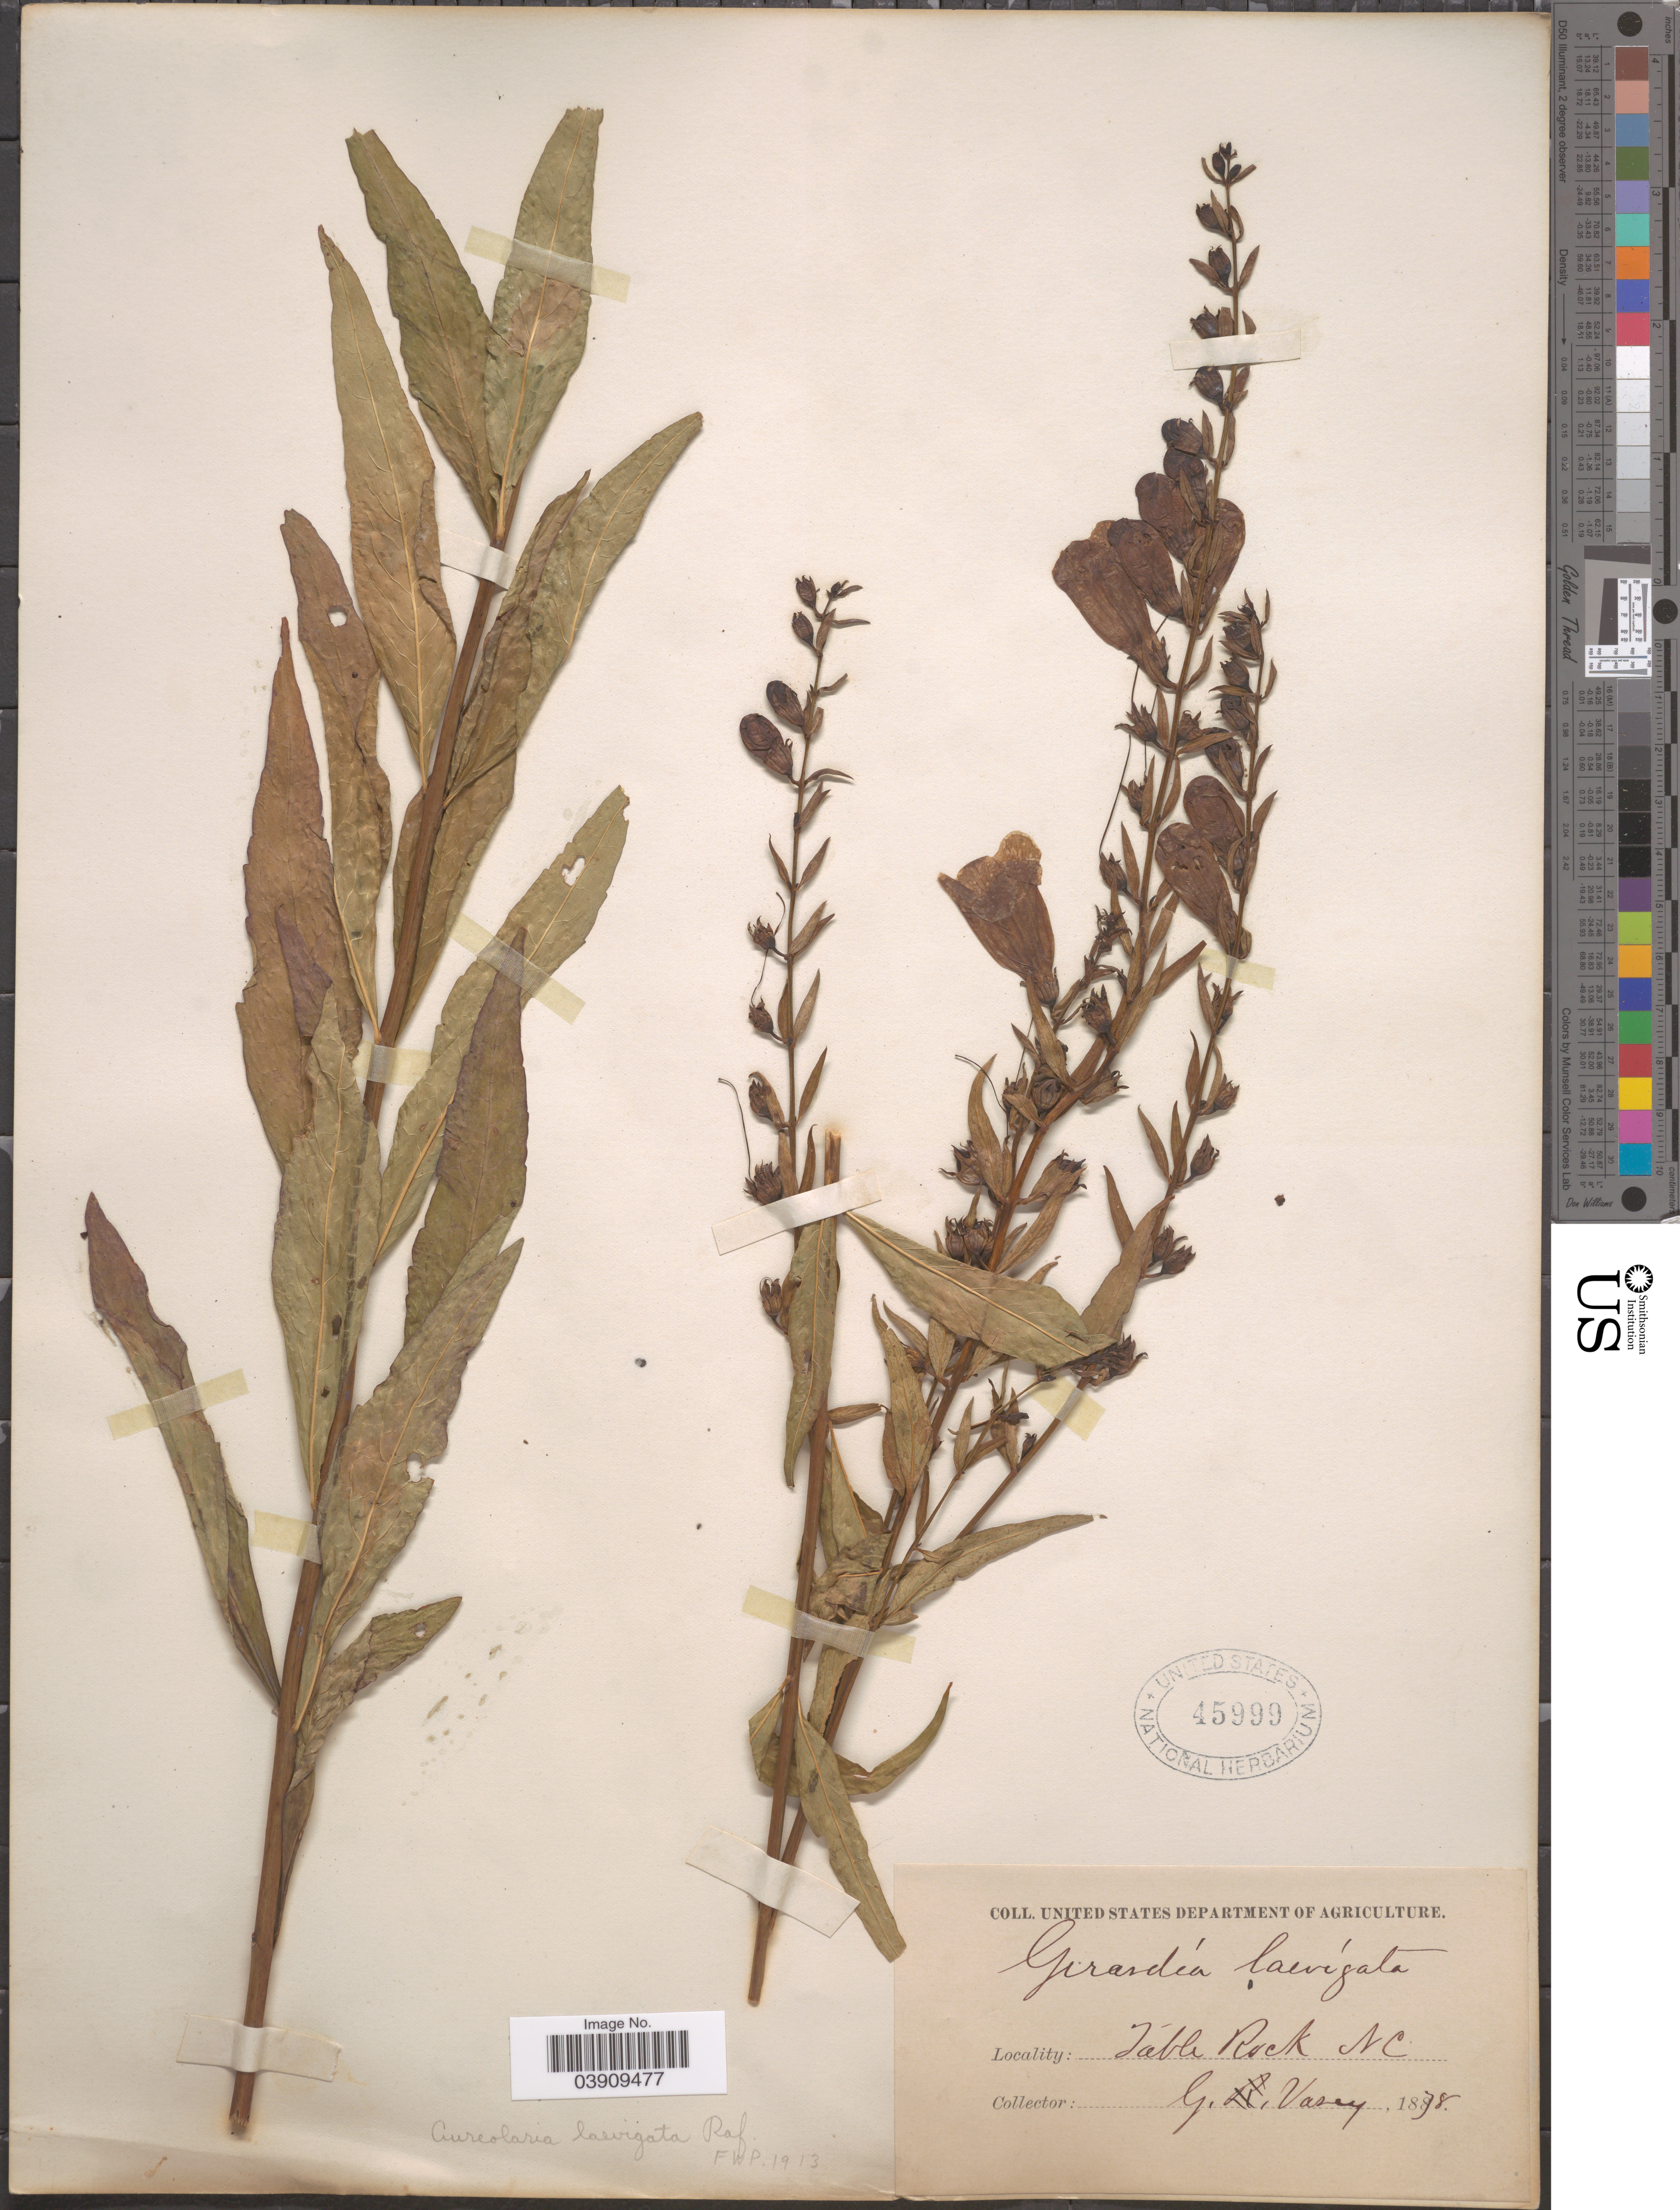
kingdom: Plantae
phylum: Tracheophyta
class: Magnoliopsida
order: Lamiales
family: Orobanchaceae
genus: Aureolaria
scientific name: Aureolaria laevigata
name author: (Raf.) Raf.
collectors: G. Vasey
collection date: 1878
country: United States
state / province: North Carolina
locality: Table Rock.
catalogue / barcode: US 45999